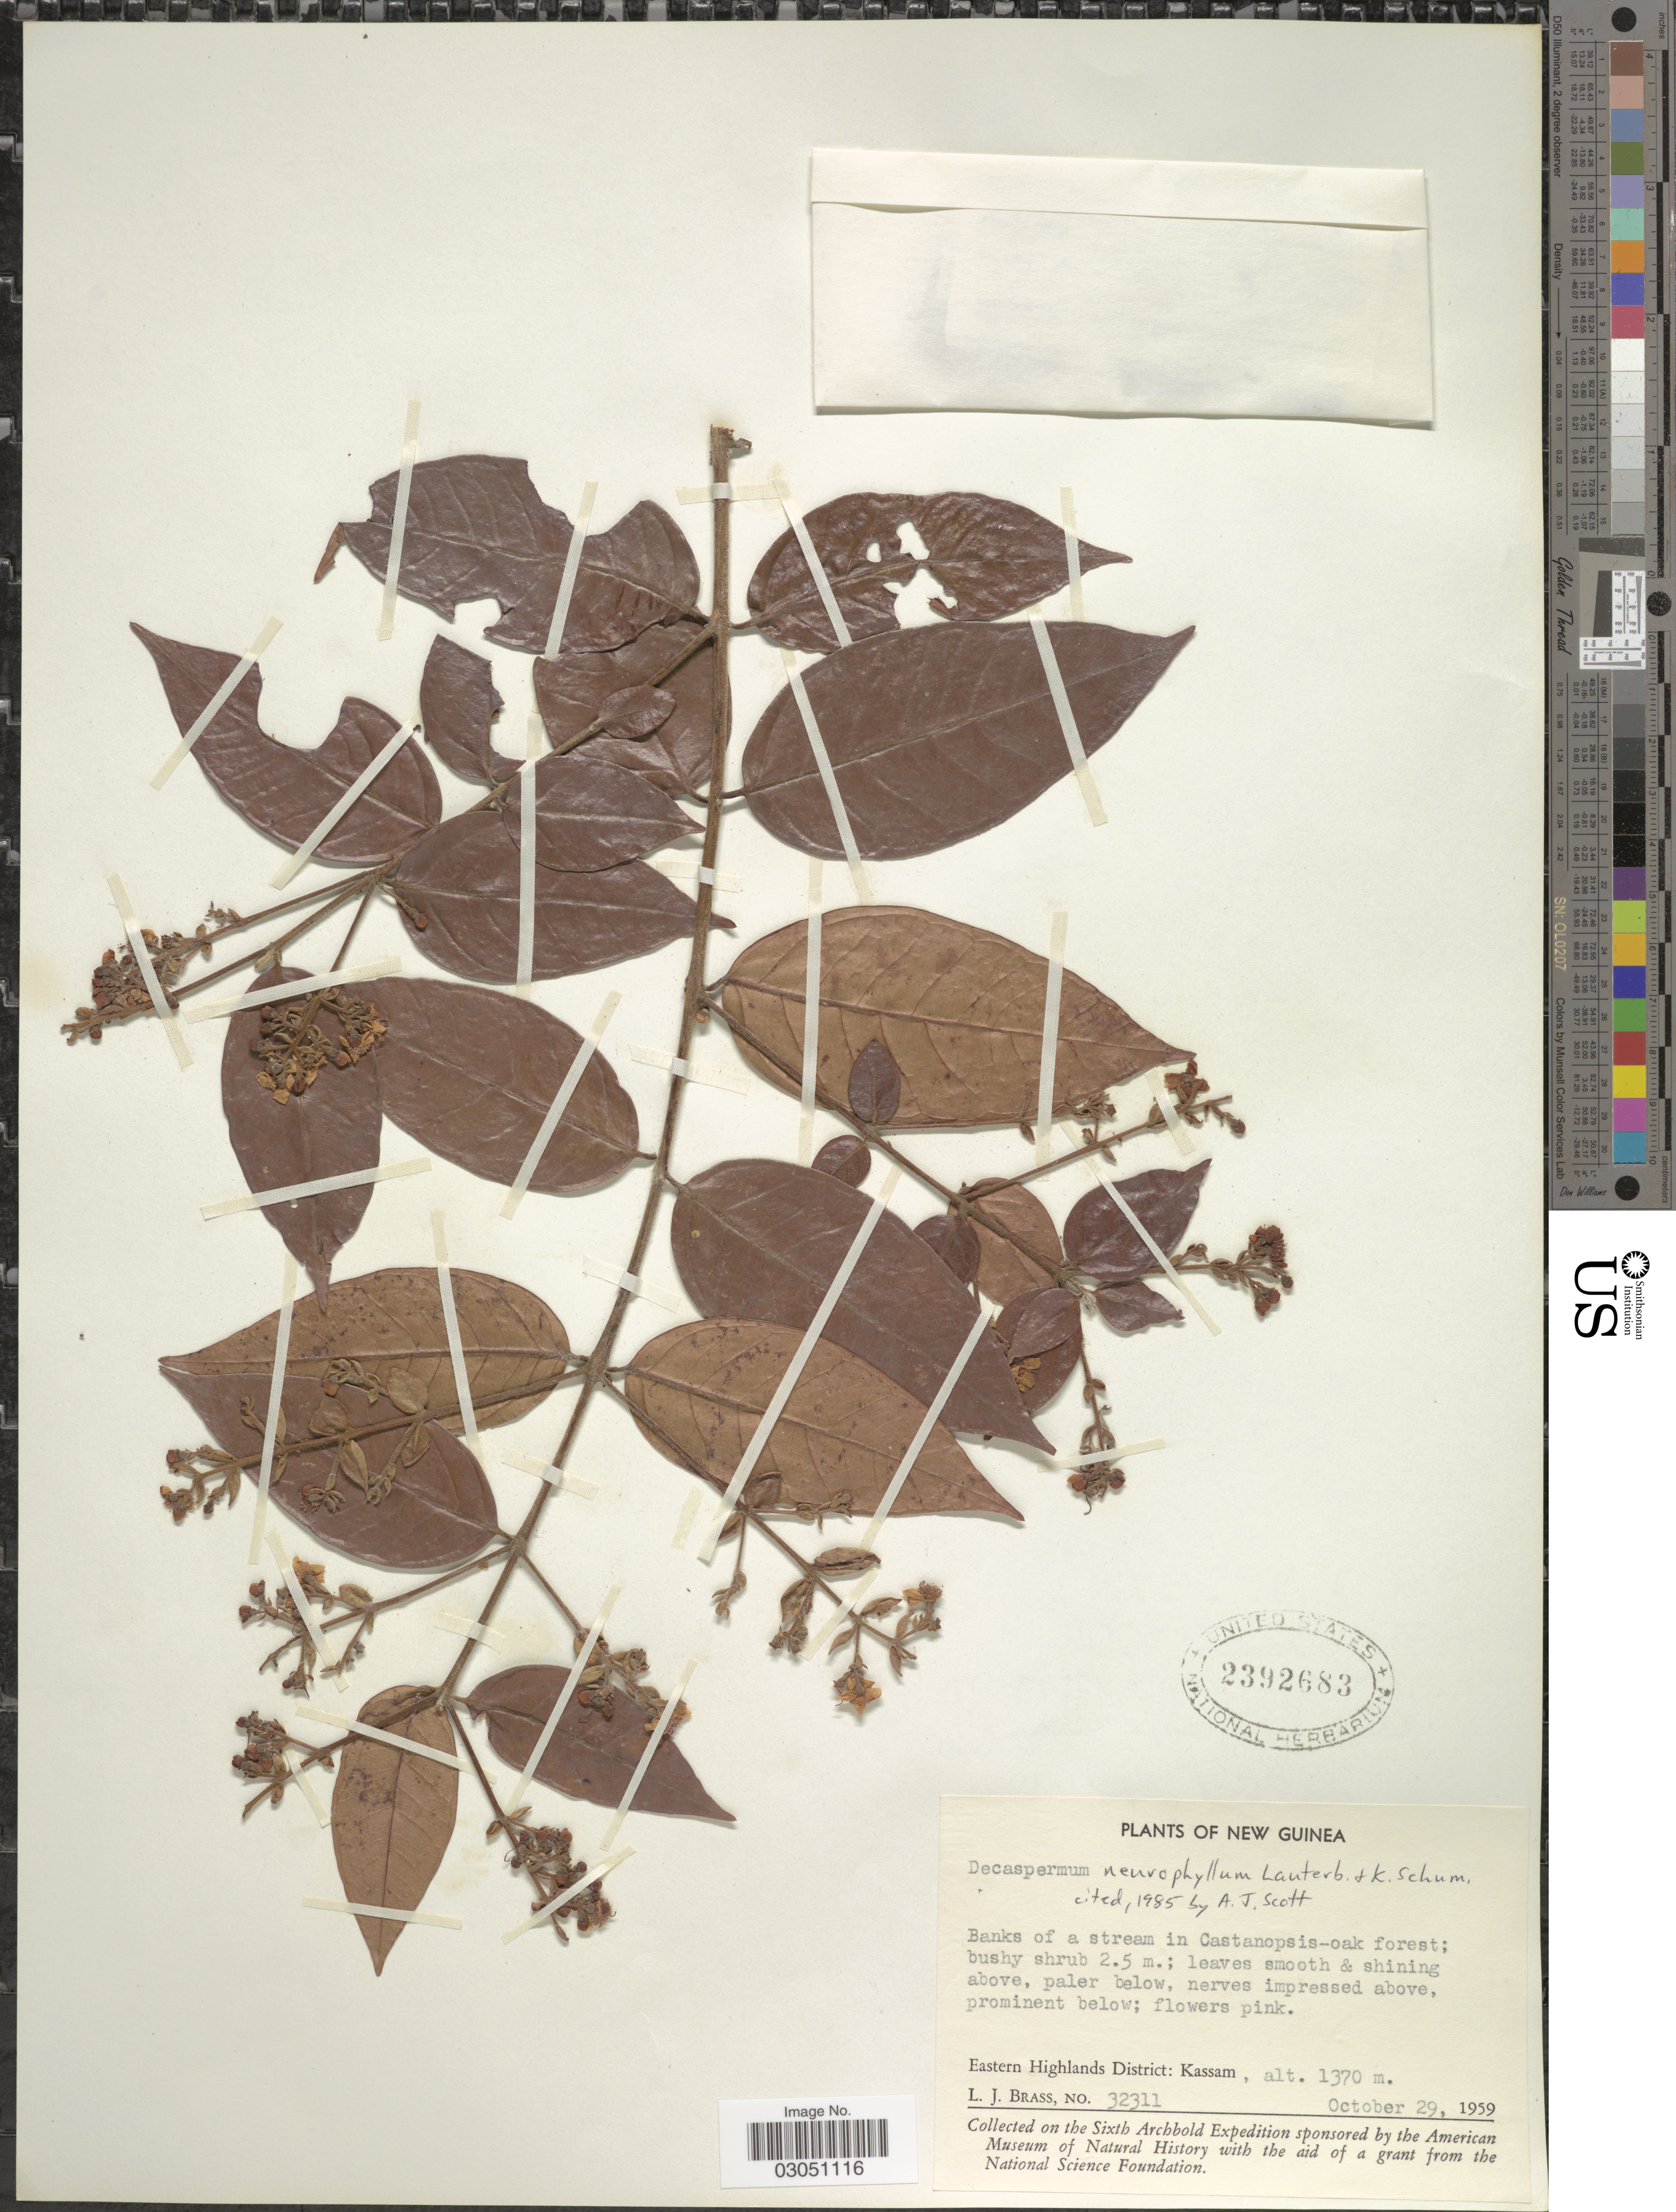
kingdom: Plantae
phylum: Tracheophyta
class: Magnoliopsida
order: Myrtales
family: Myrtaceae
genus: Decaspermum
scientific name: Decaspermum neurophyllum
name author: K. Schum. & Lauterb.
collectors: L. J. Brass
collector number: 32311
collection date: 1959-10-29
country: Papua New Guinea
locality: New Guinea. Eastern Highlands District: Kassam.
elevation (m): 1370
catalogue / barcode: US 2392683